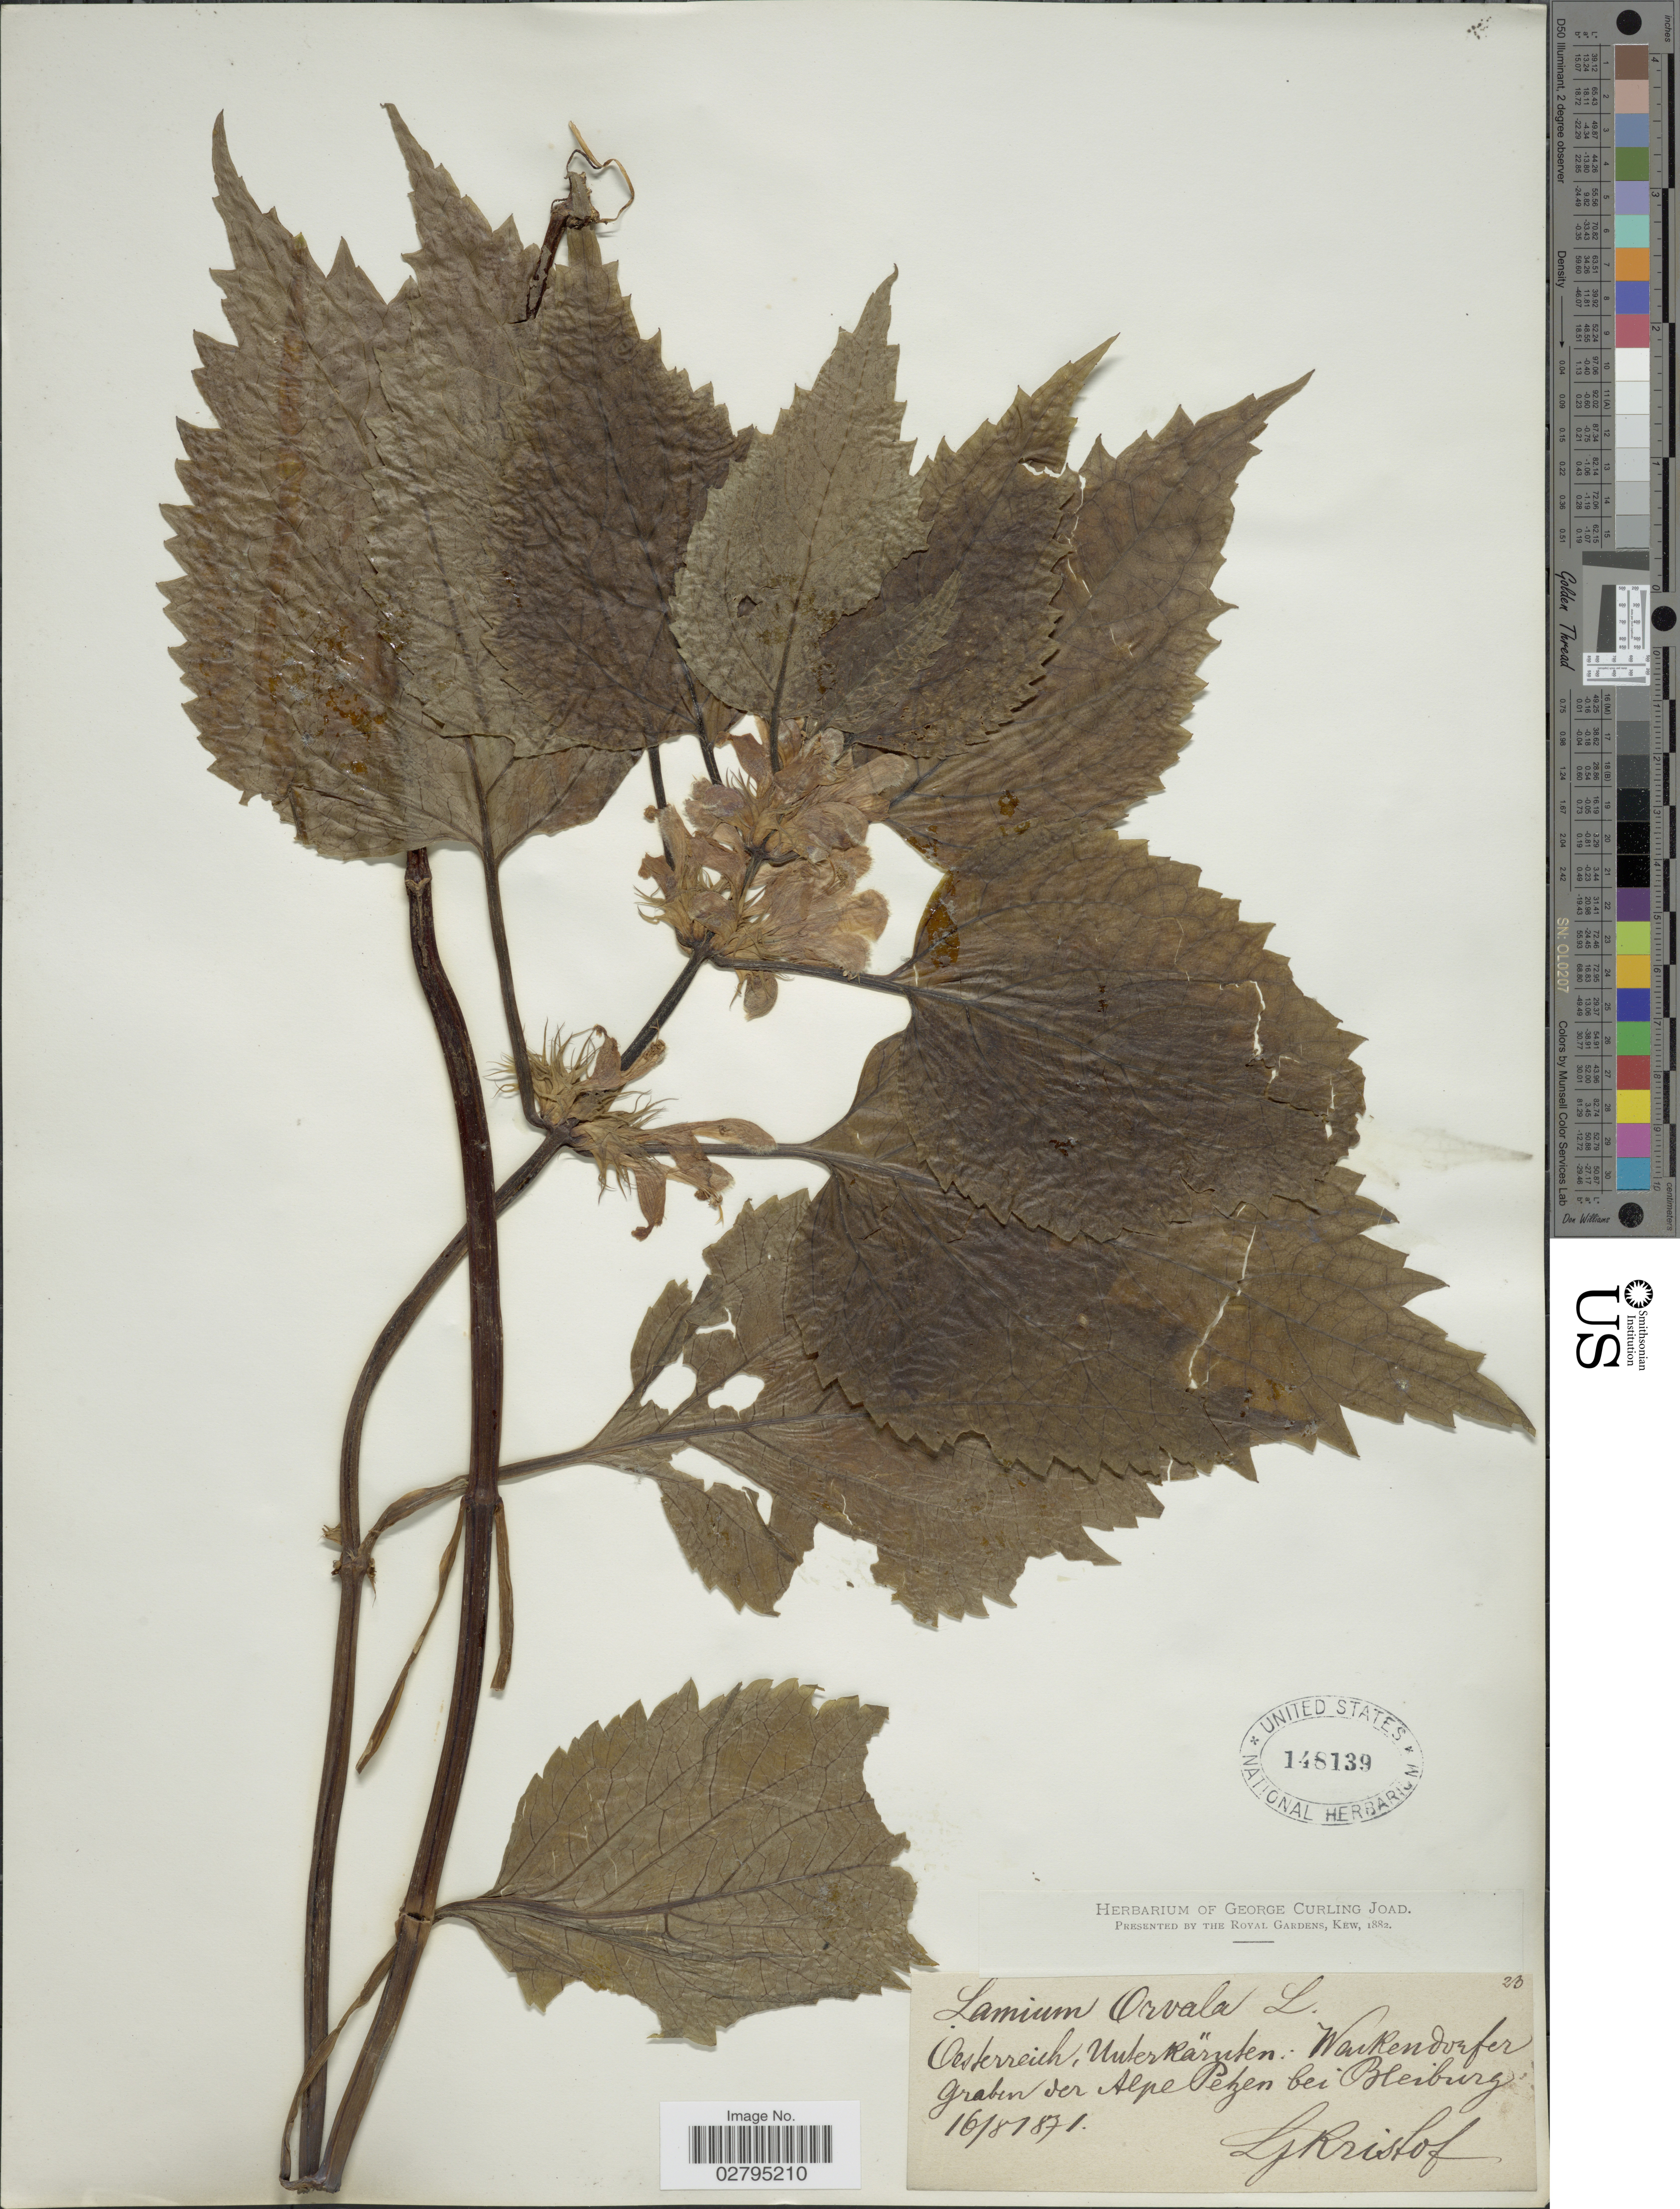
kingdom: Plantae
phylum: Tracheophyta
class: Magnoliopsida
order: Lamiales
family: Lamiaceae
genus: Lamium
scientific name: Lamium orvala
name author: L.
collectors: L. Kristof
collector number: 25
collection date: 1871-08-16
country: Austria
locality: Oesterreich, Unterkäruten: Waikendorfer graben der Alpe Pehen bei Bleiburg.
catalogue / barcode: US 148139